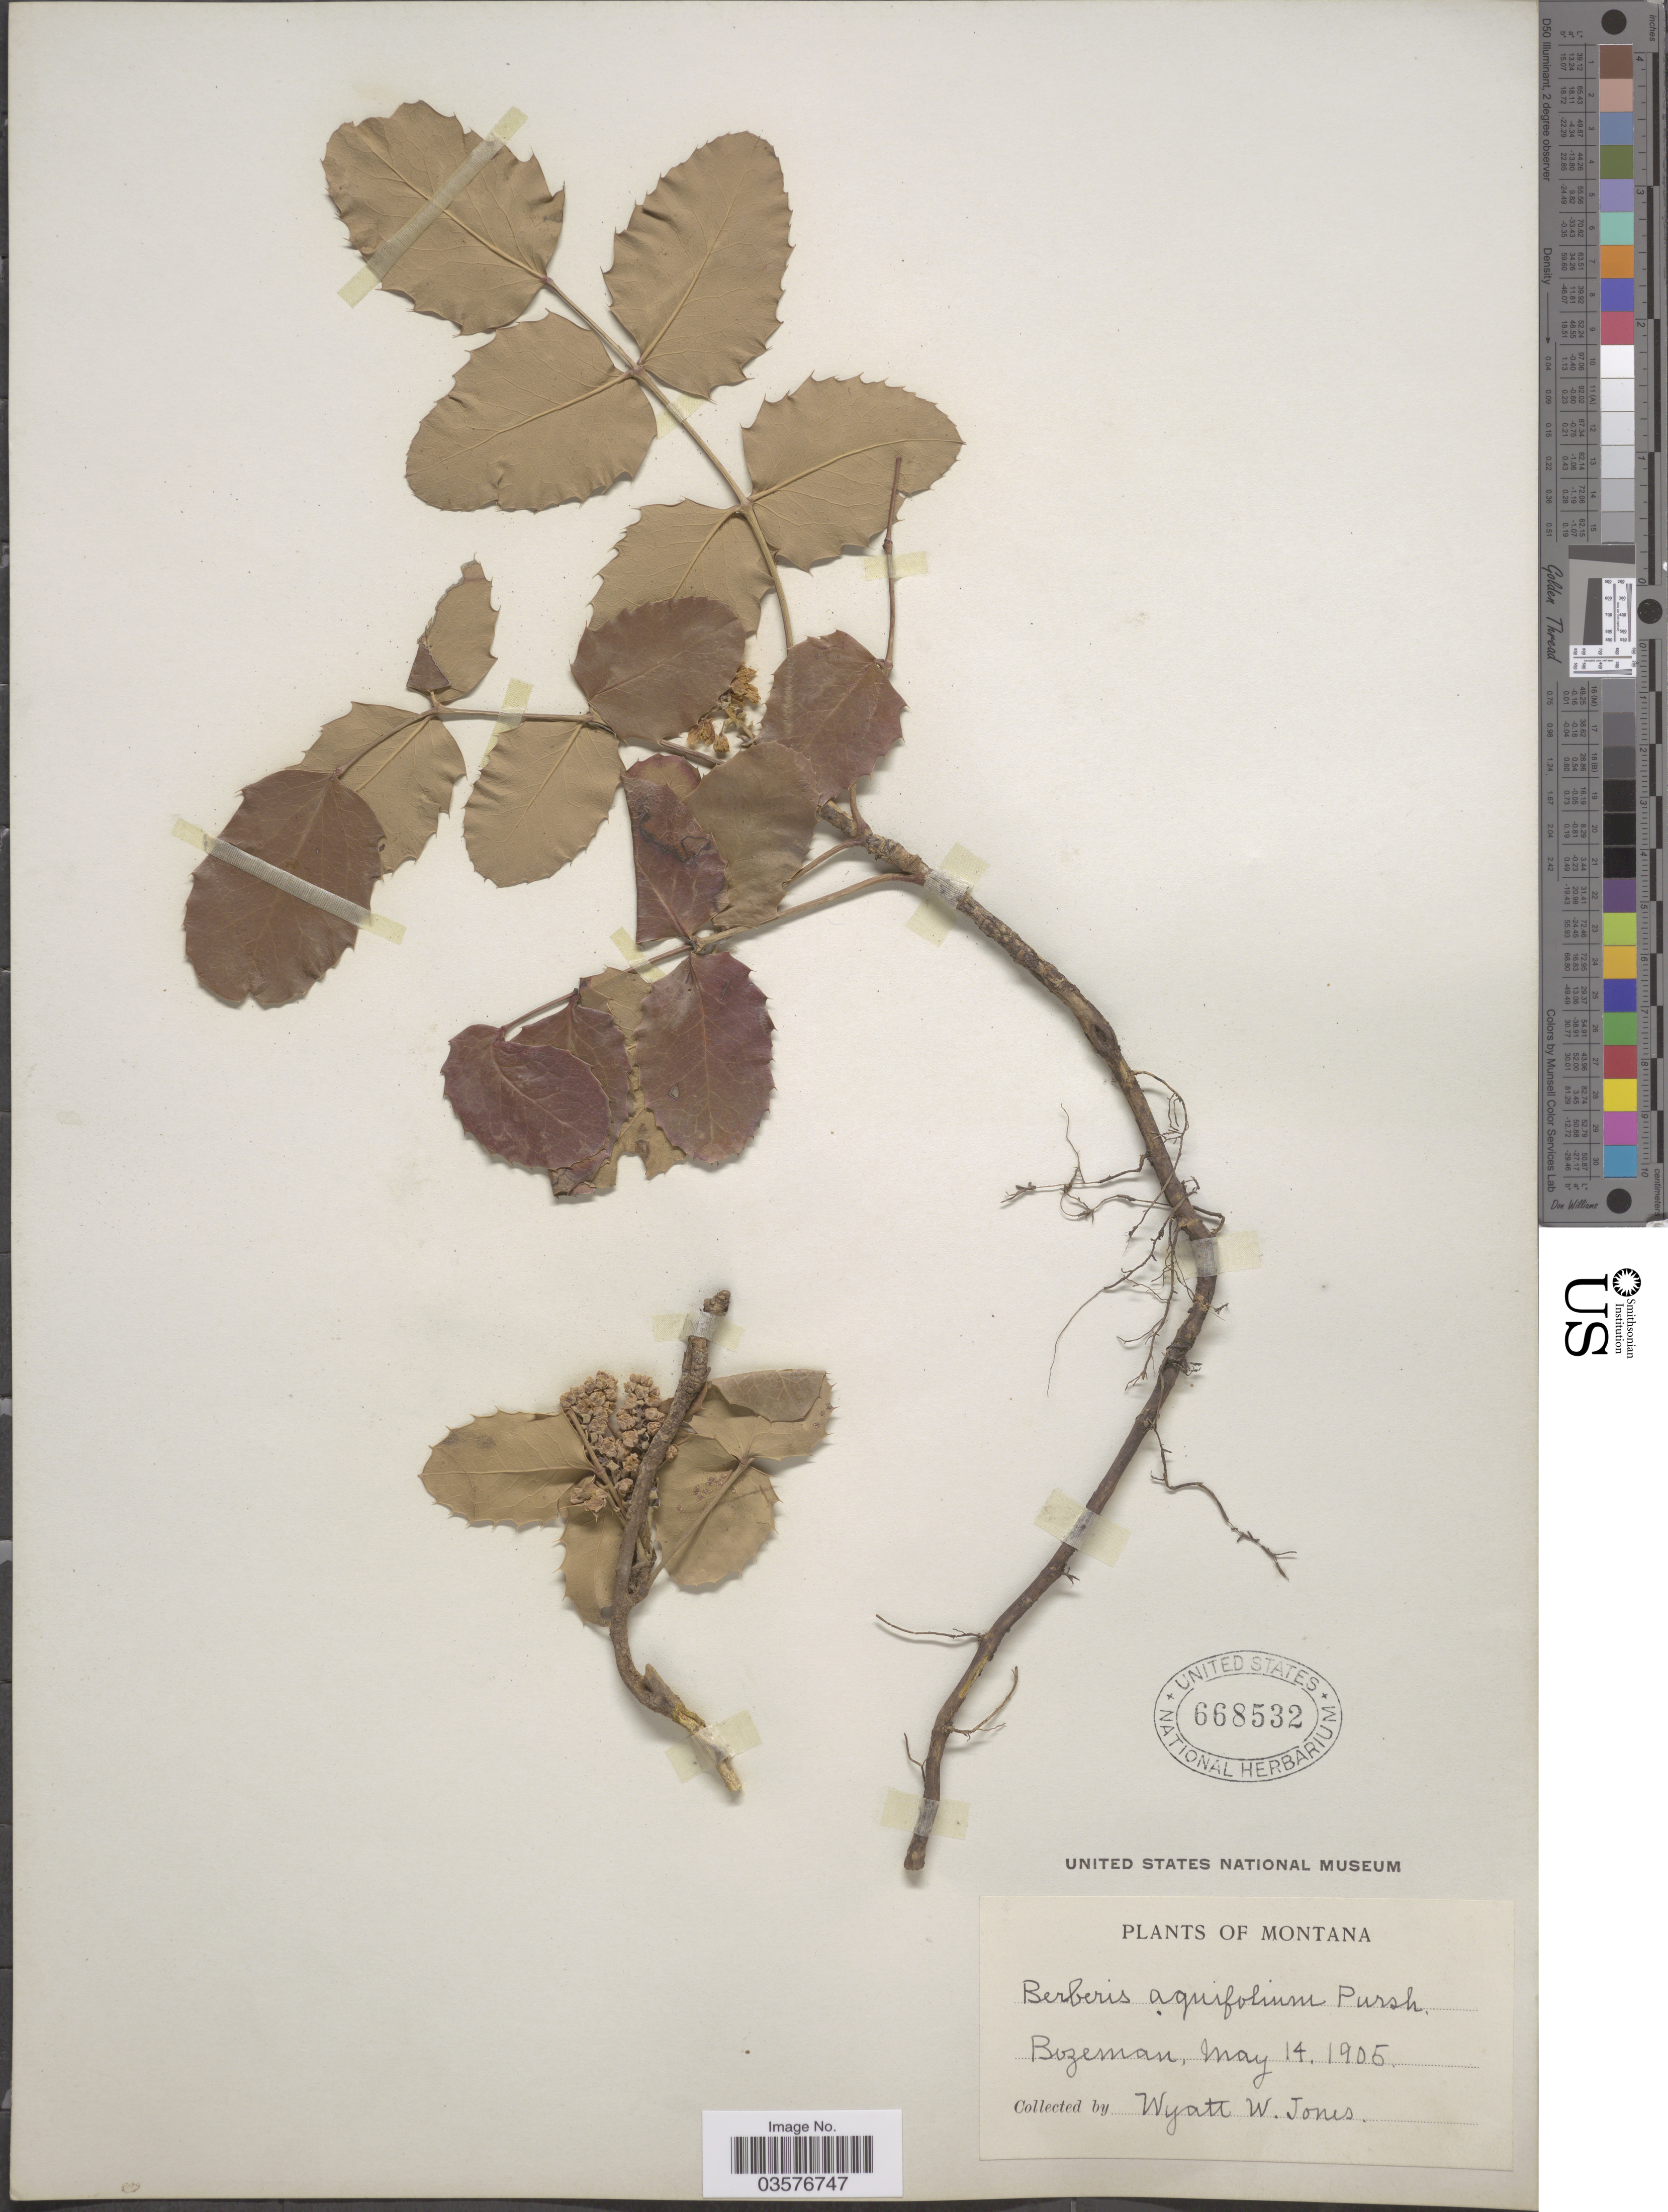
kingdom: Plantae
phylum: Tracheophyta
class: Magnoliopsida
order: Ranunculales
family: Berberidaceae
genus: Mahonia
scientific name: Mahonia repens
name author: (Lindl.) G. Don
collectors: W. W. Jones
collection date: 1905-05-14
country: United States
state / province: Montana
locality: Bozeman.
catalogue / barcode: US 668532